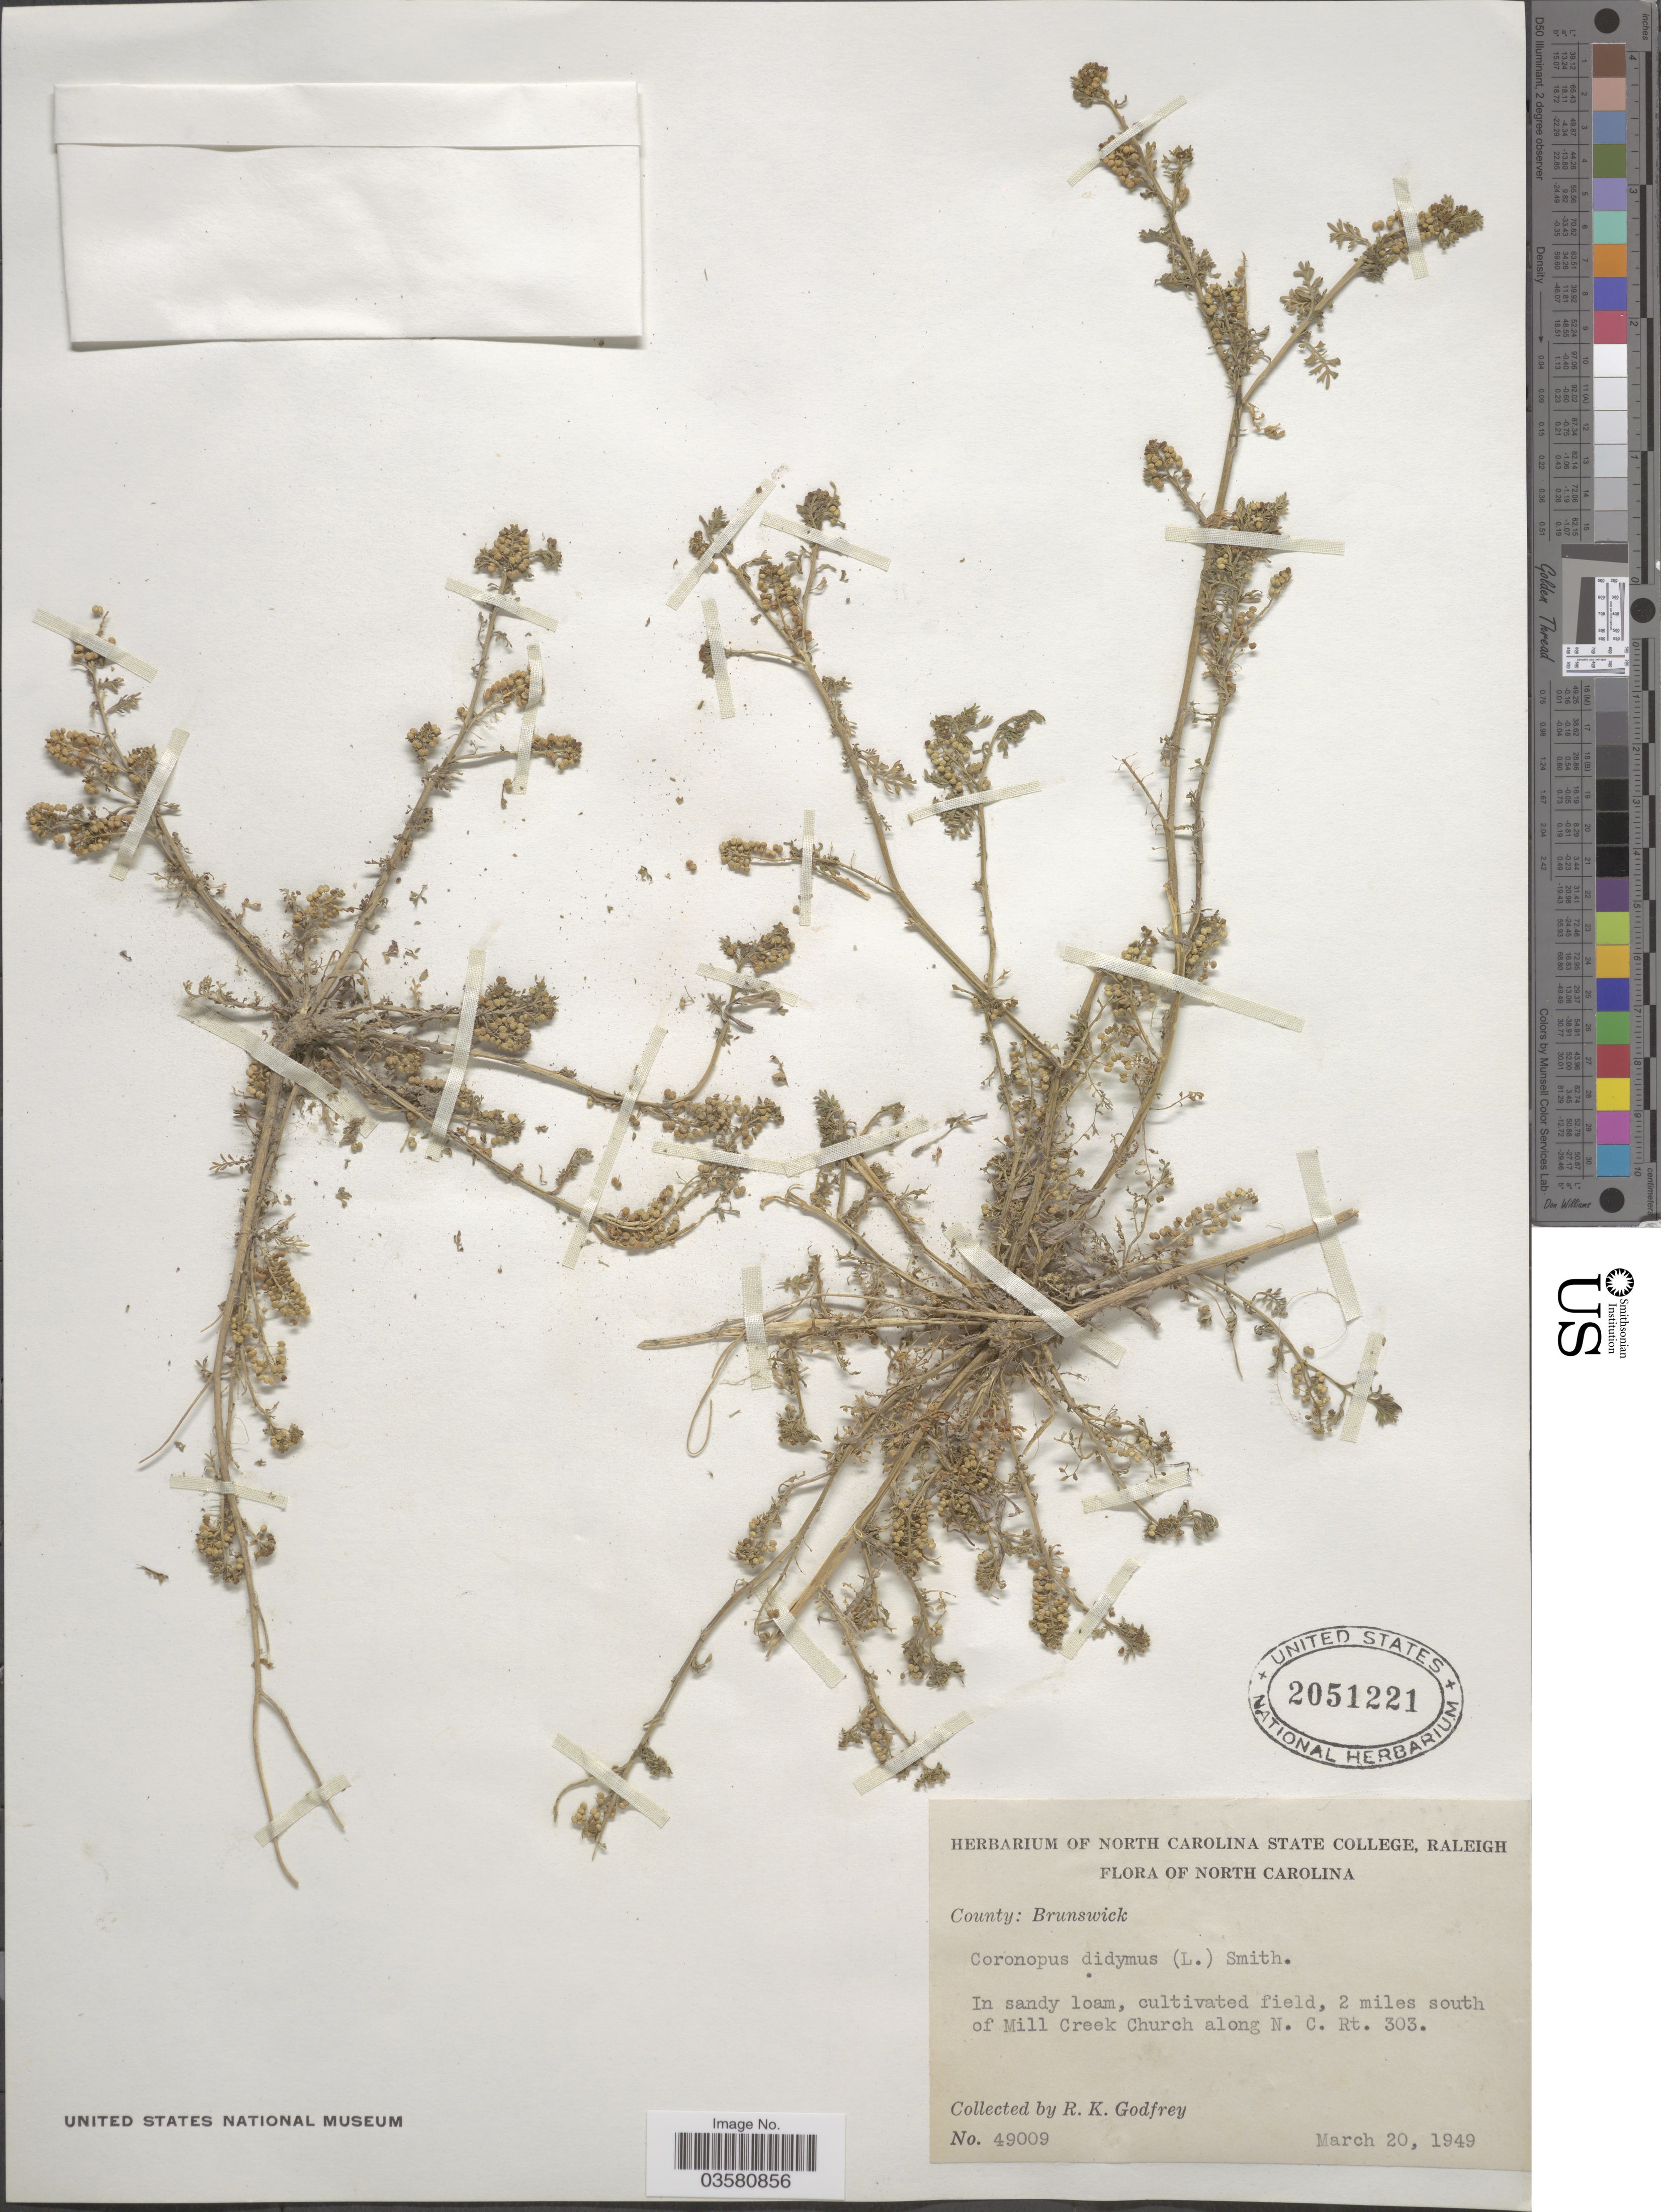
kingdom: Plantae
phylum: Tracheophyta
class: Magnoliopsida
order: Brassicales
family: Brassicaceae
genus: Lepidium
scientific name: Lepidium didymum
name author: L.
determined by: Strong, M. T., (US), Smithsonian Institution - National Museum of Natural History (UNITED STATES)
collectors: R. K. Godfrey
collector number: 49009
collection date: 1949-03-20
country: United States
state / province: North Carolina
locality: County: Brunswick. 2 miles south of Mill Creek Church along N. C. Rt. 303.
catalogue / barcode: US 2051221